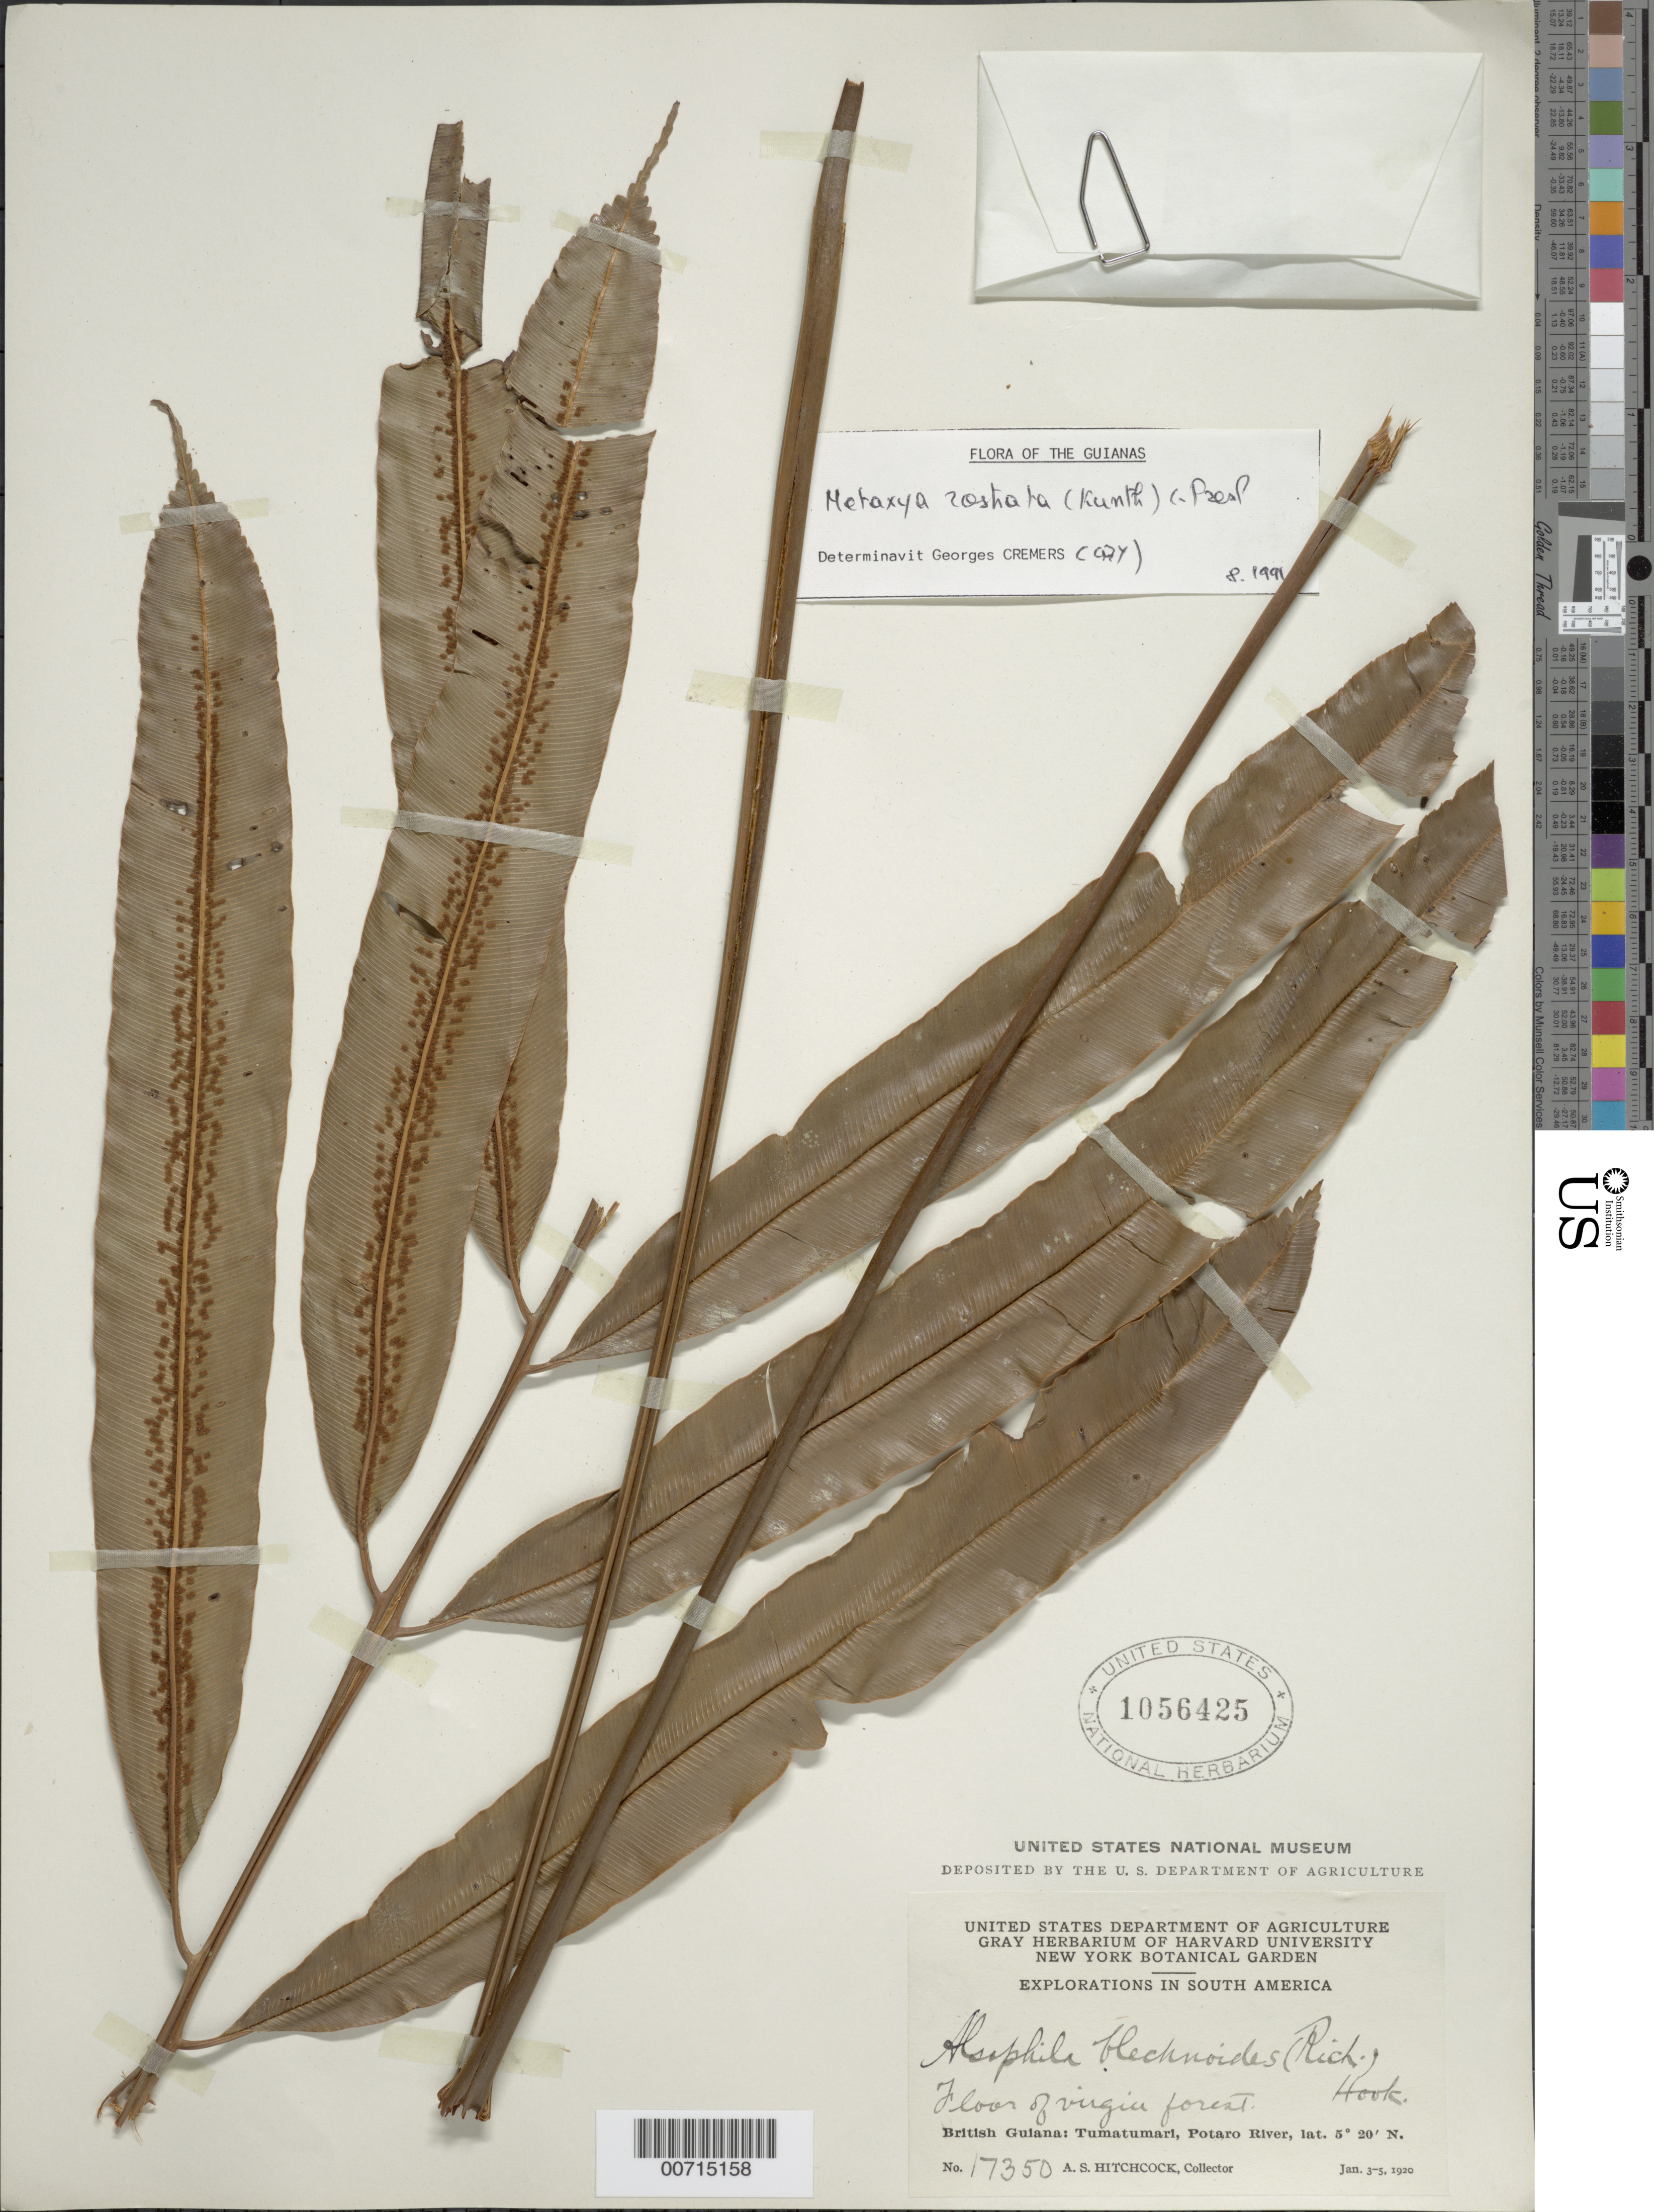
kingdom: Plantae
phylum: Tracheophyta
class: Polypodiopsida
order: Cyatheales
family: Metaxyaceae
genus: Metaxya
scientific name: Metaxya rostrata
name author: (Kunth) C. Presl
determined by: Cremers, Georges A.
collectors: A. S. Hitchcock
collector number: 17350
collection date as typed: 3-Jan-20 to 5-Jan-20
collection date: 1920-01-03/1920-01-05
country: Guyana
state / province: Potaro-Siparuni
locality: Tumatumari Village, Potaro R.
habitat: Floor of virgin forest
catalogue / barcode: US 1056425